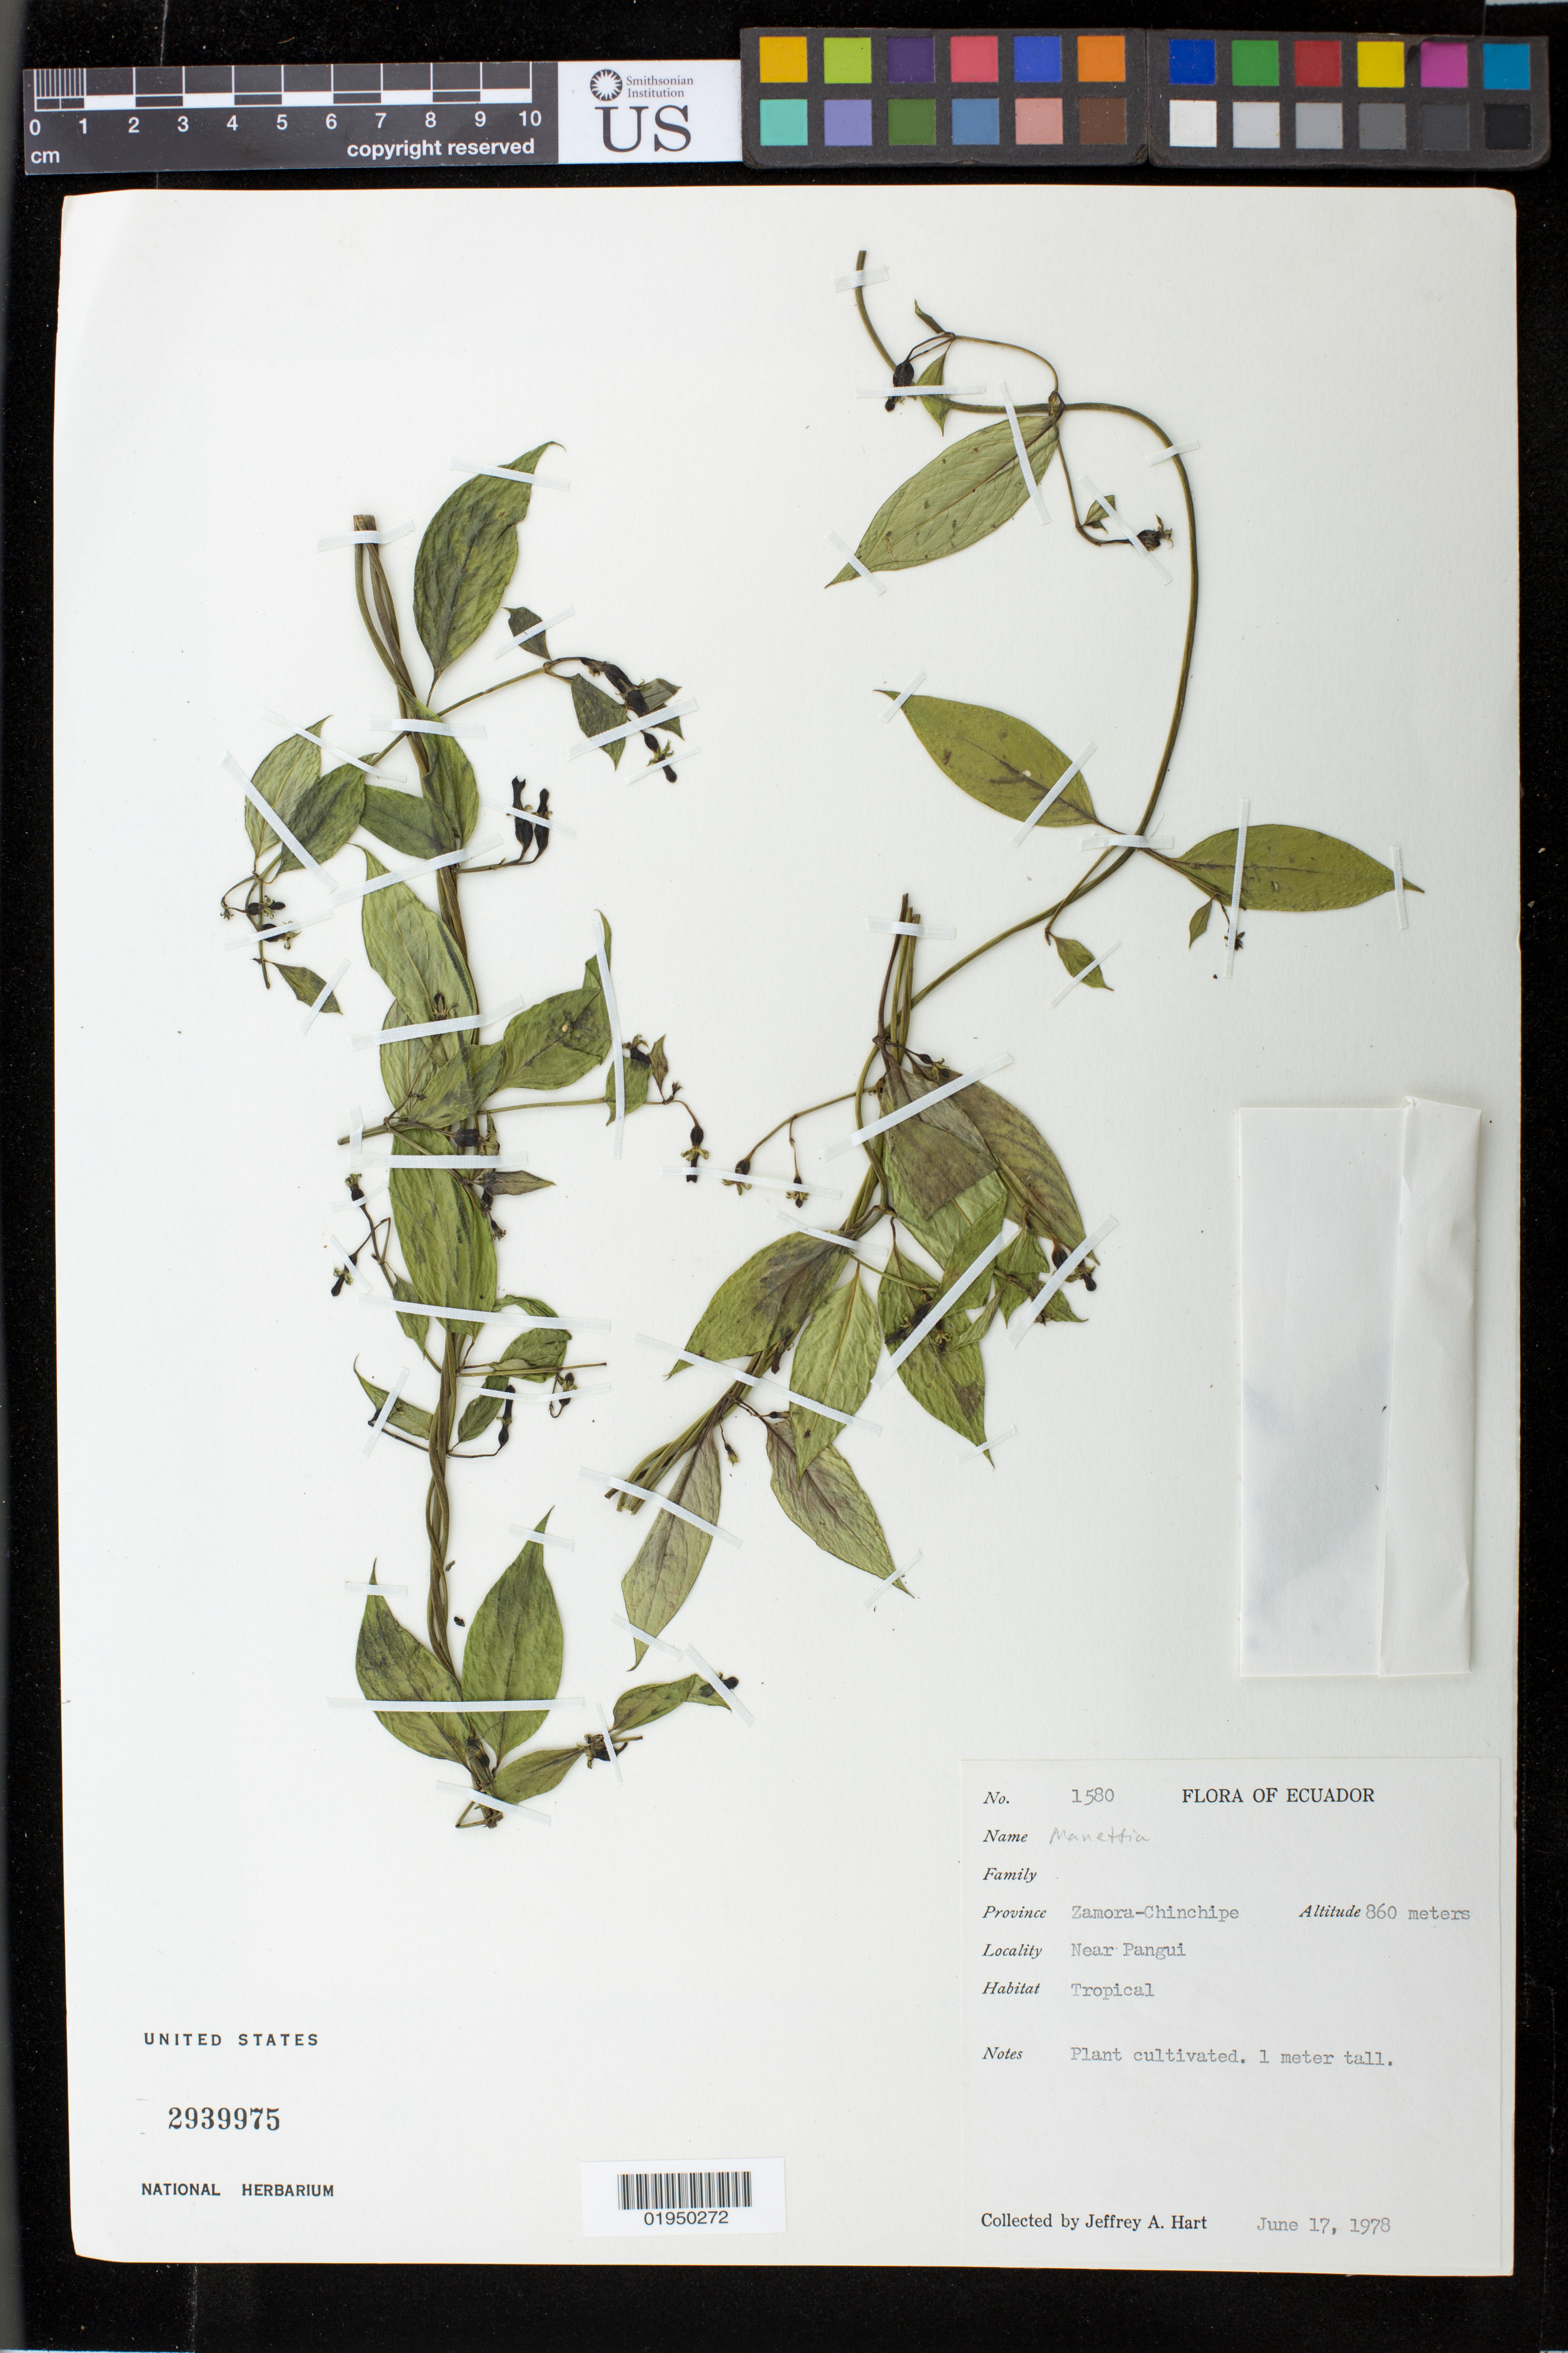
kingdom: Plantae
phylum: Tracheophyta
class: Magnoliopsida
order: Gentianales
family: Rubiaceae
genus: Manettia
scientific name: Manettia sp.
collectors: J. A. Hart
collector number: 1580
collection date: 1978-06-17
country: Ecuador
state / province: Zamora-Chinchipe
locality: Near Pangui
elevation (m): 860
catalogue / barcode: US 2939975